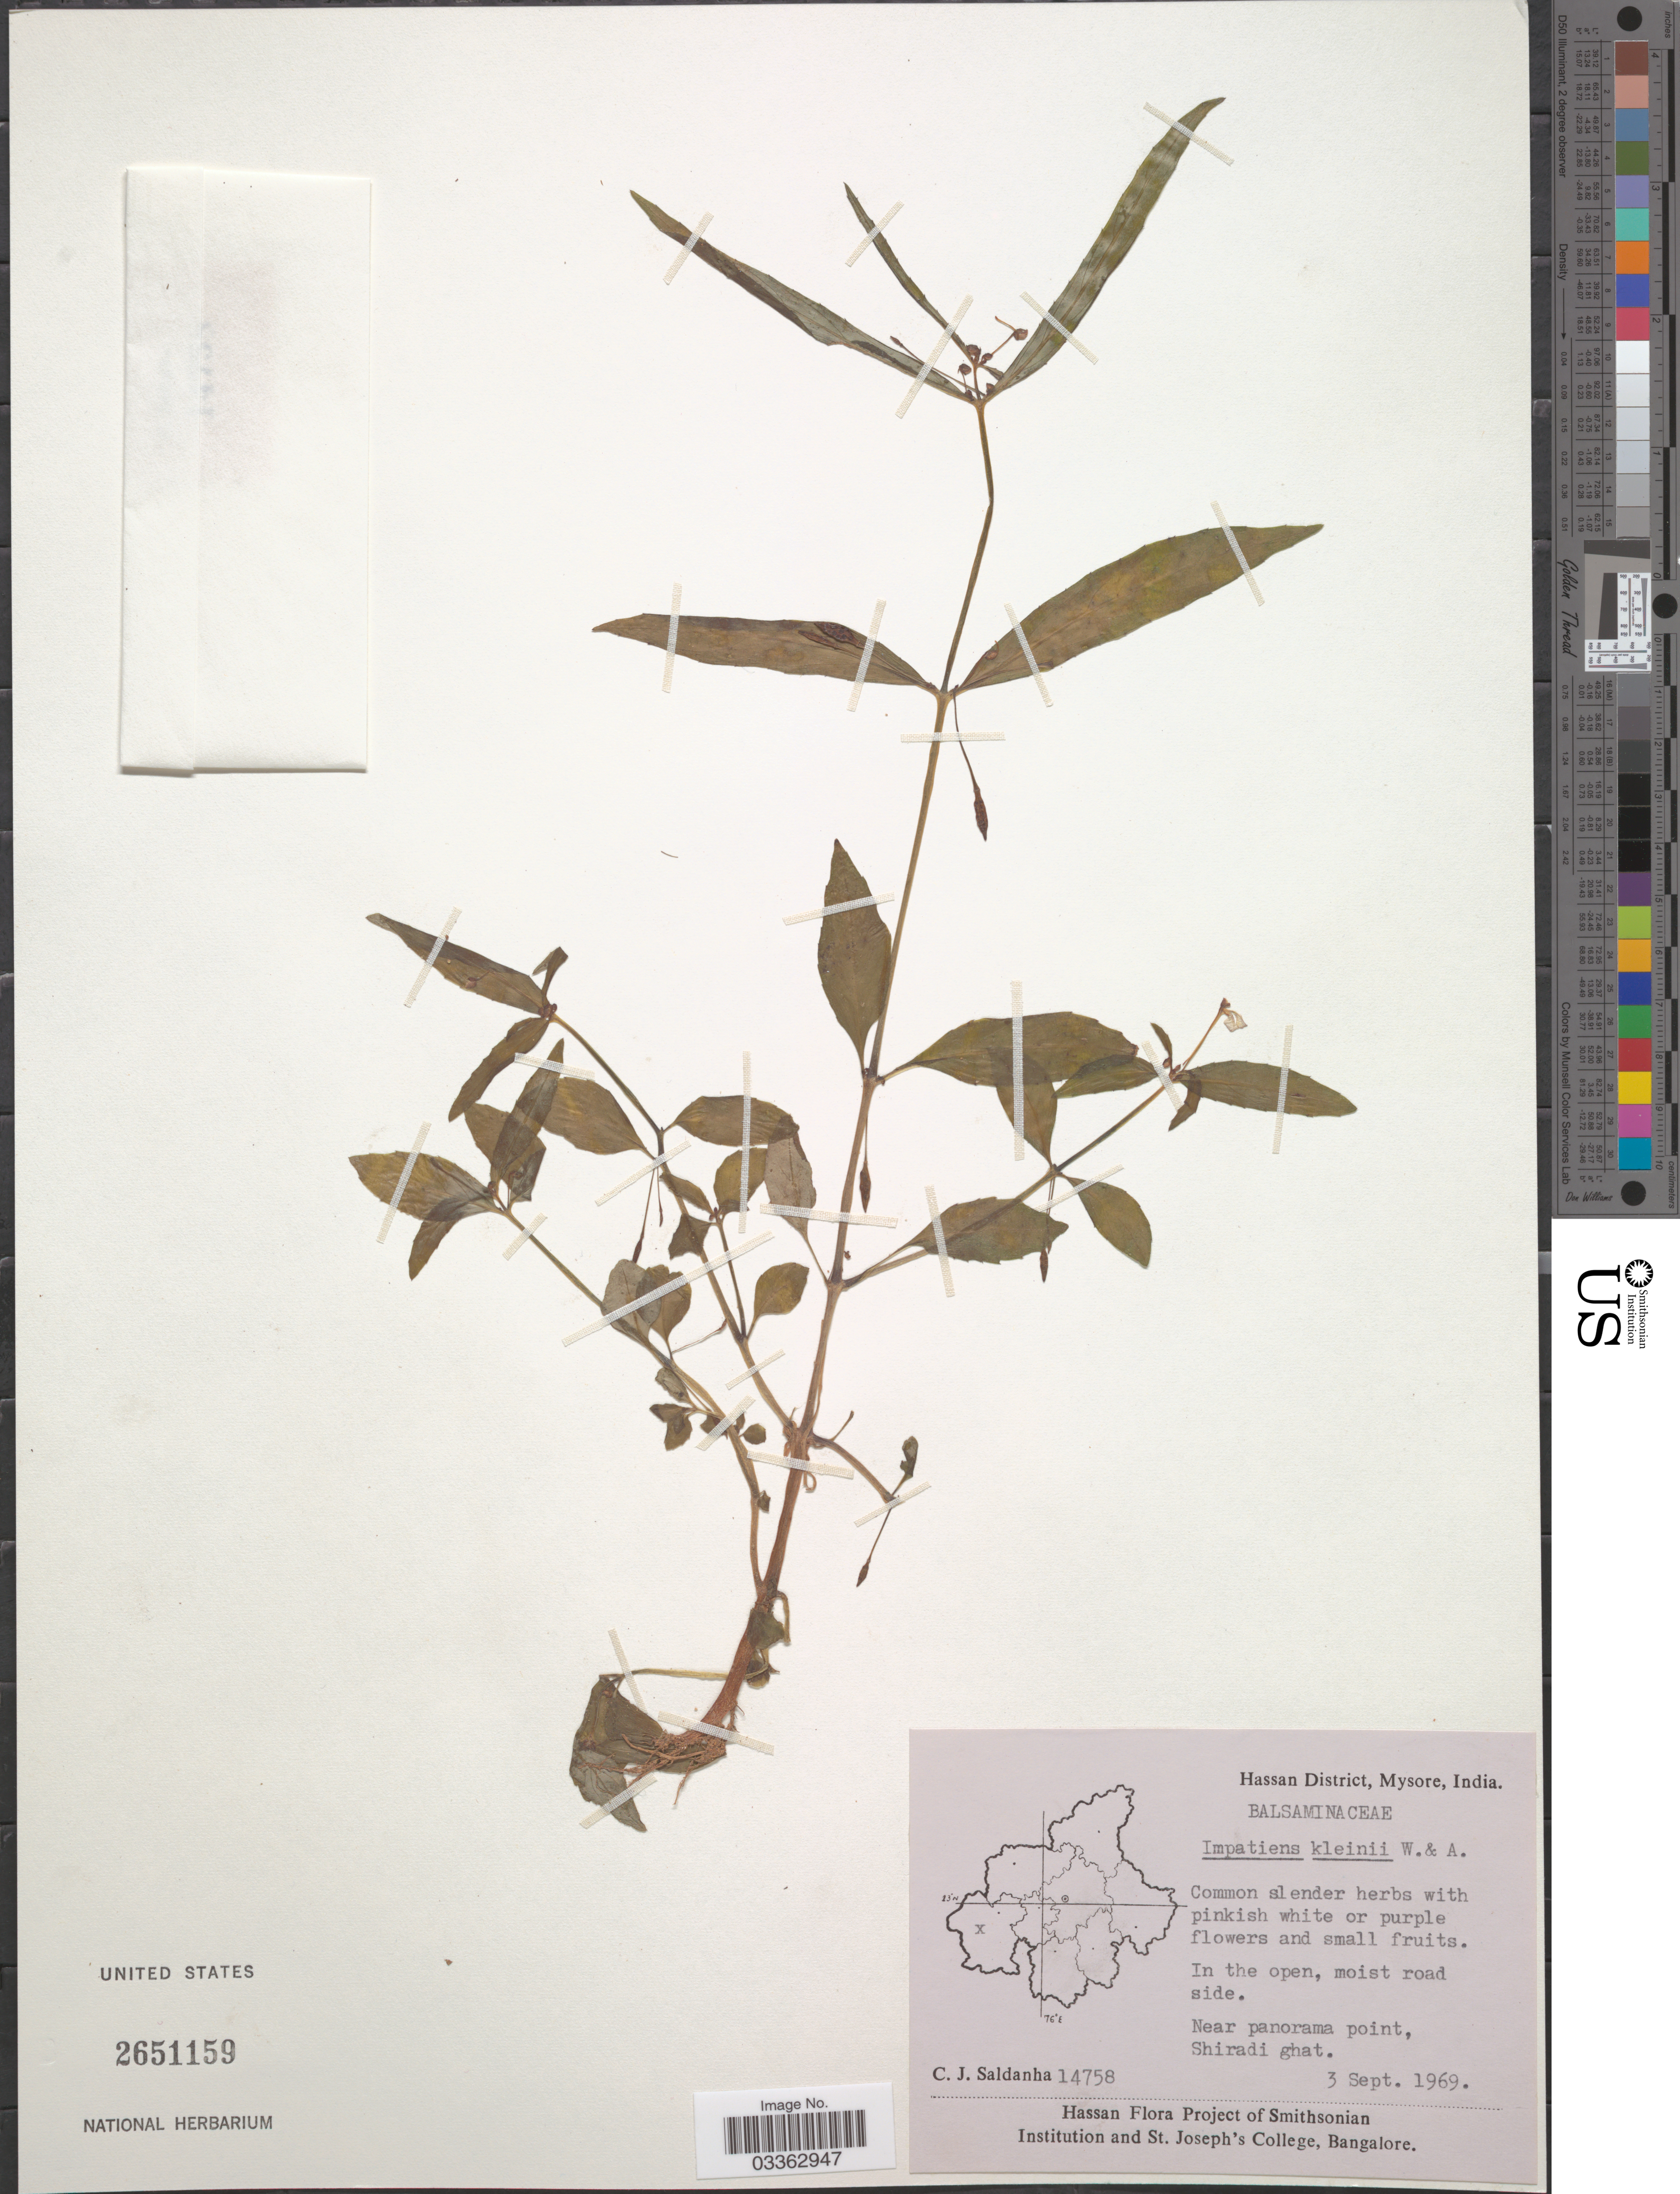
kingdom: Plantae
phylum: Tracheophyta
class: Magnoliopsida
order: Ericales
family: Balsaminaceae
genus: Impatiens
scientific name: Impatiens kleinii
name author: Wight & Arn.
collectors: C. J. Saldanha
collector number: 14758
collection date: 1969-09-03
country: India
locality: Hassan District, Mysore. Near panorama point, Shiradi ghat.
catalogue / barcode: US 2651159